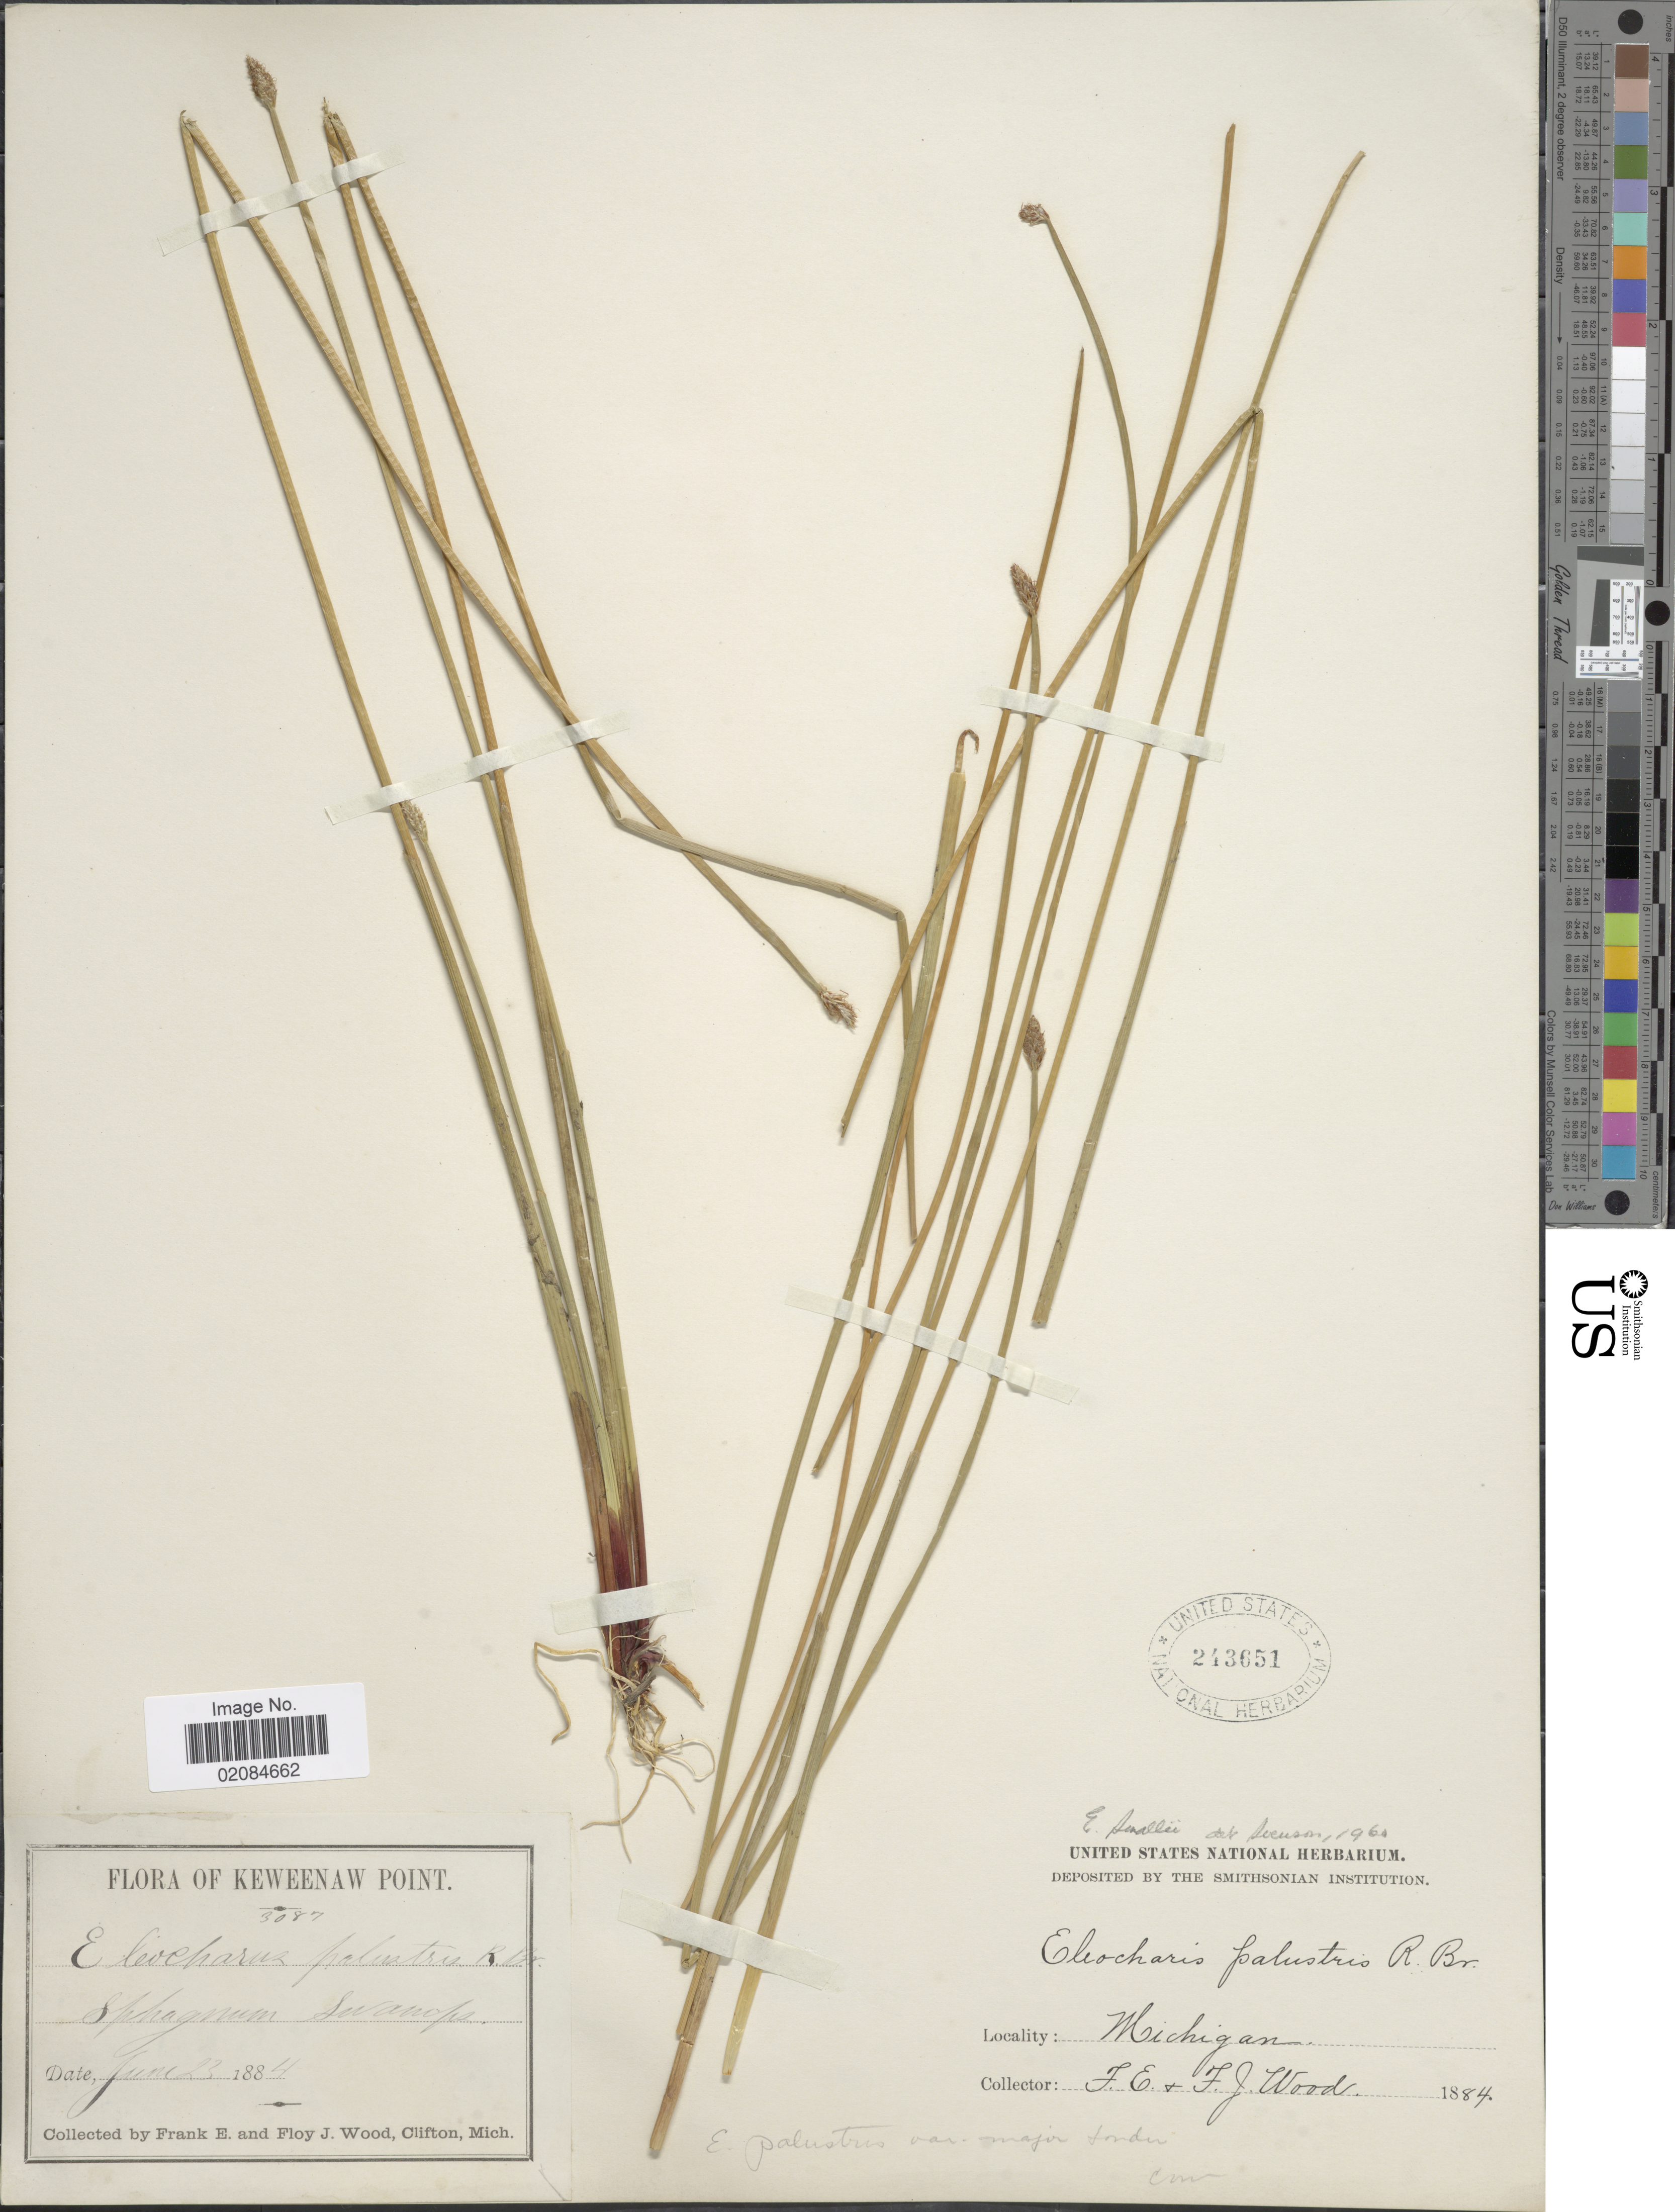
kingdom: Plantae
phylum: Tracheophyta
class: Liliopsida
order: Poales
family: Cyperaceae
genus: Eleocharis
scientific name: Eleocharis palustris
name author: (L.) Roem. & Schult.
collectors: F. Wood & F. Wood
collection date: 1884-06-23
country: United States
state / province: Michigan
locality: Keweenaw Point. Sphagnum swamp.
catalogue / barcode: US 243651